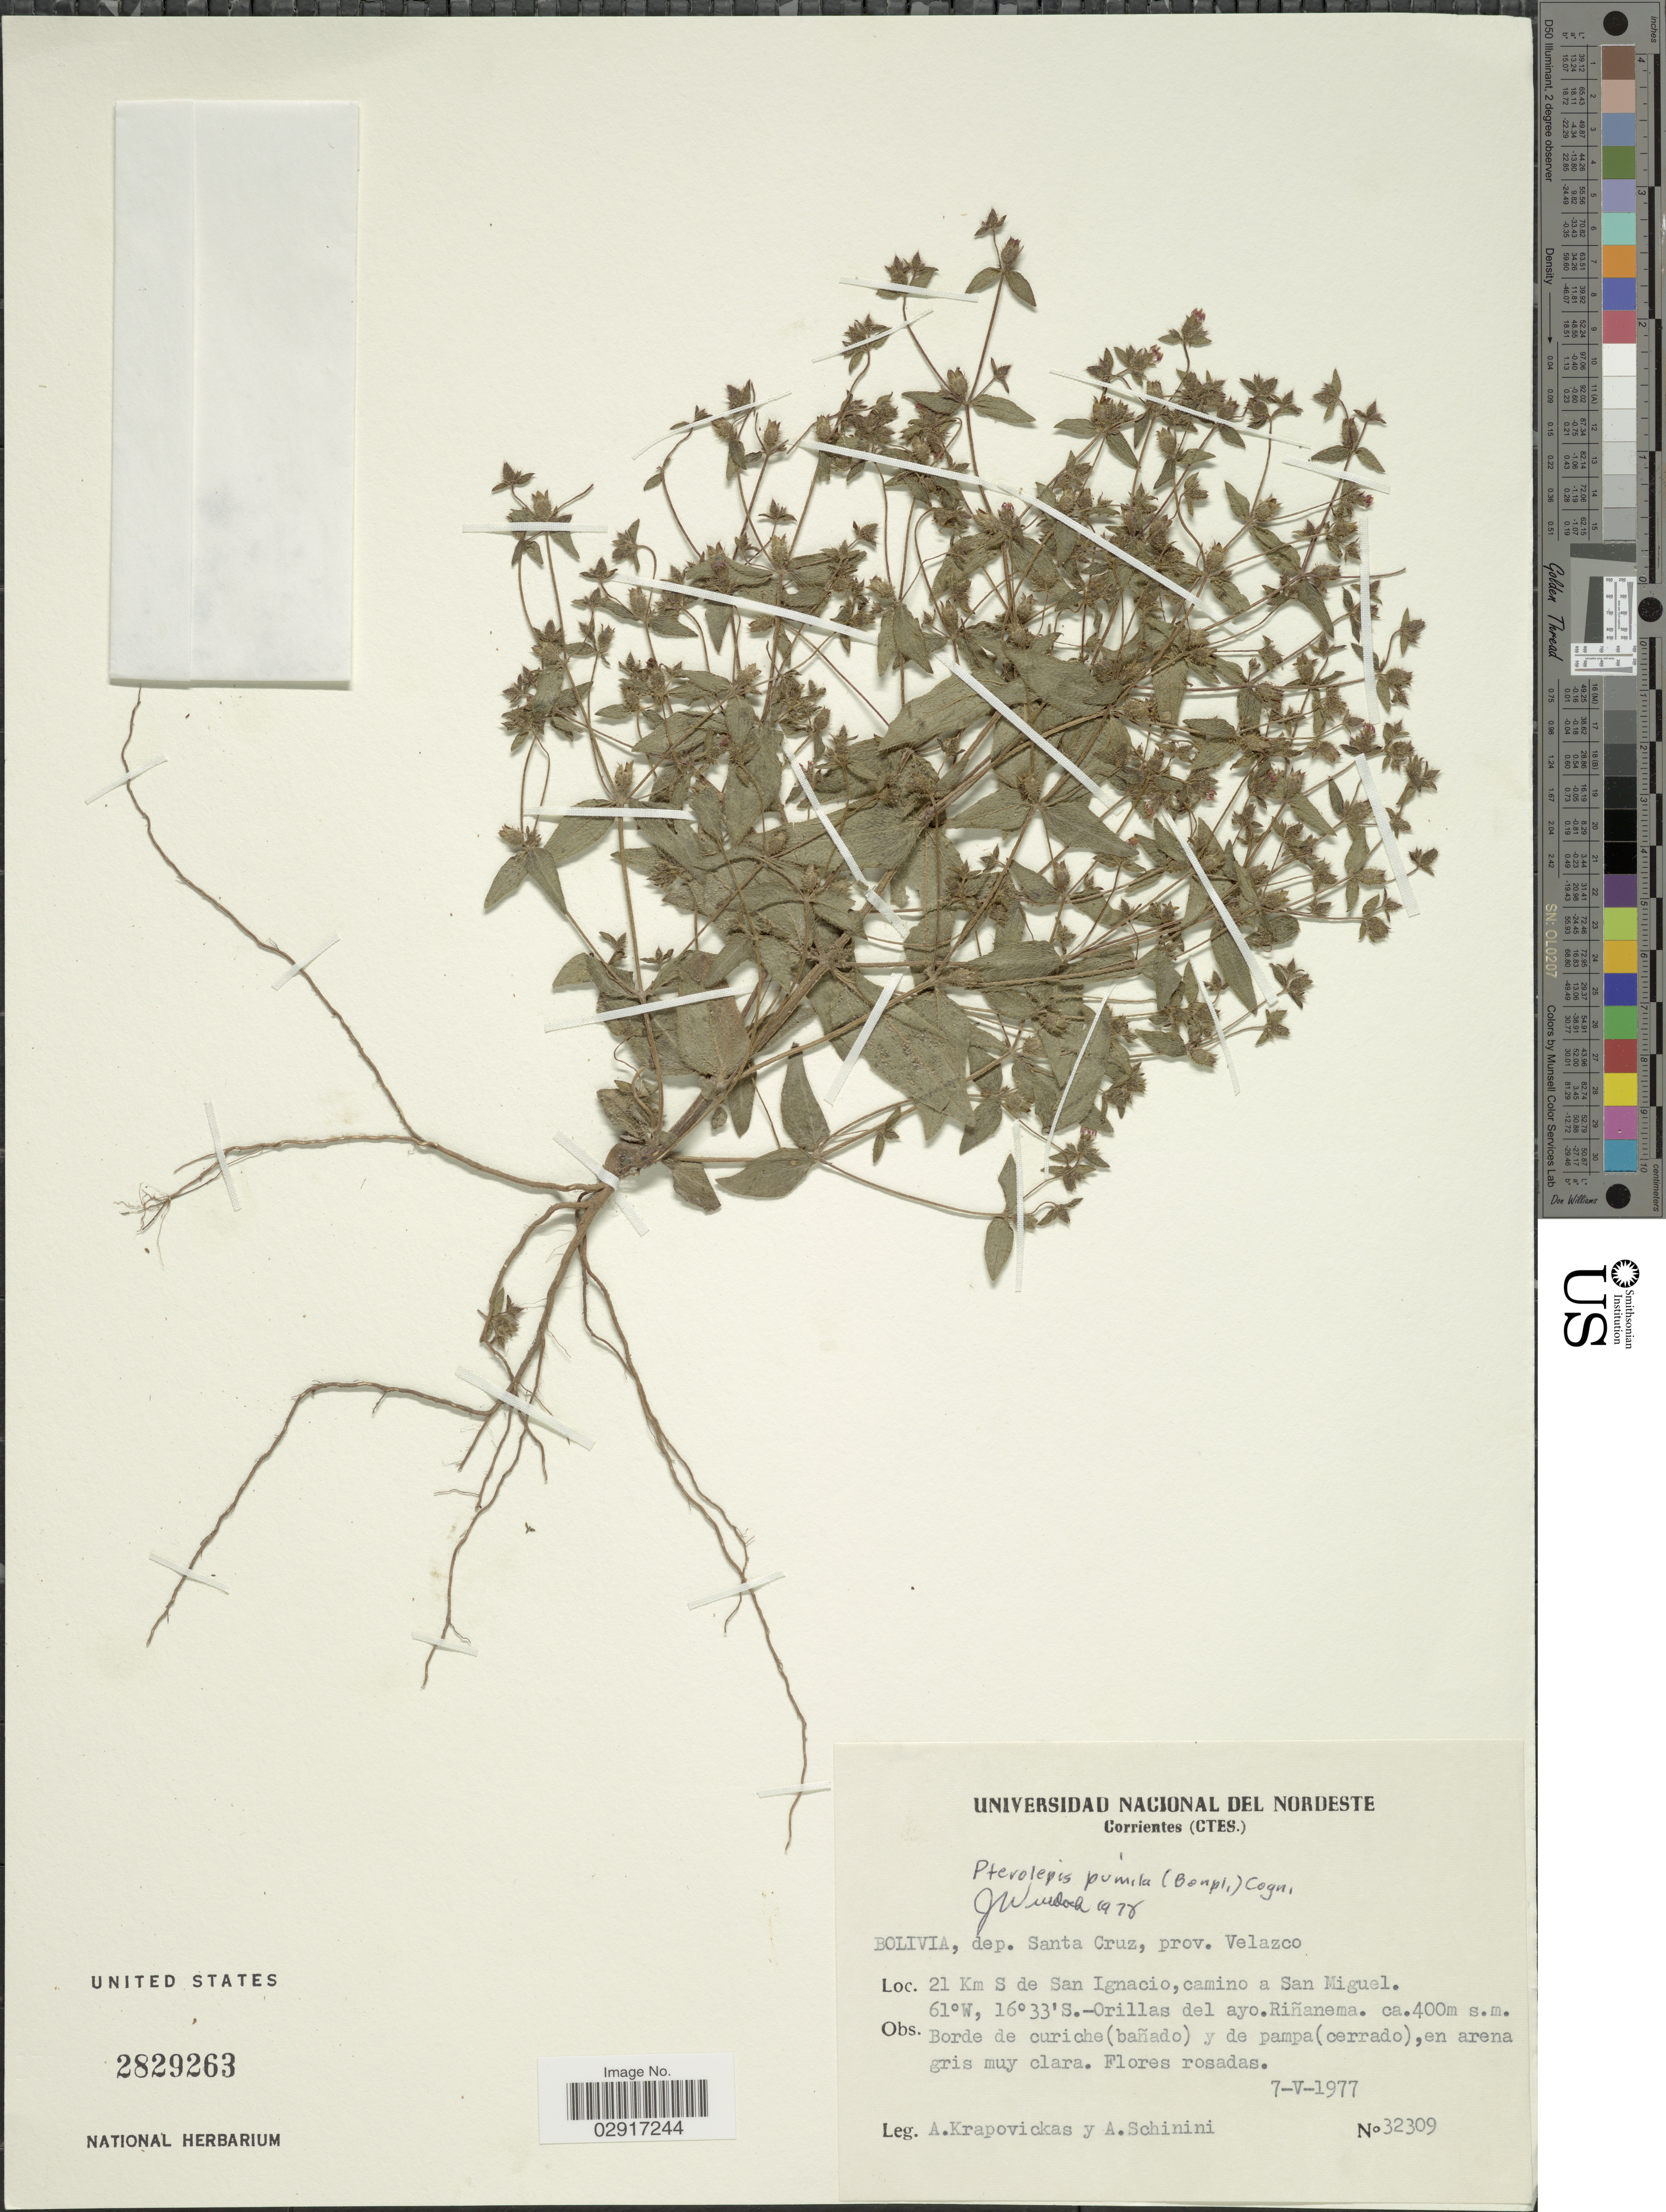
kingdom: Plantae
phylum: Tracheophyta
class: Magnoliopsida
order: Myrtales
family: Melastomataceae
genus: Pterolepis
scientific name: Pterolepis pumila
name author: (Bonpl.) DC. ex Crueg.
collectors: A. Krapovickas & A. Schinini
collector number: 32309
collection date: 1977-05-07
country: Bolivia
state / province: Santa Cruz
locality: Dep. Santa Cruz, prov. Velazco. 21 Km S de San Ignacio, camino a San Miguel. Orillas del ayo. Riñanema.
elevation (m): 400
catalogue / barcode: US 2829263